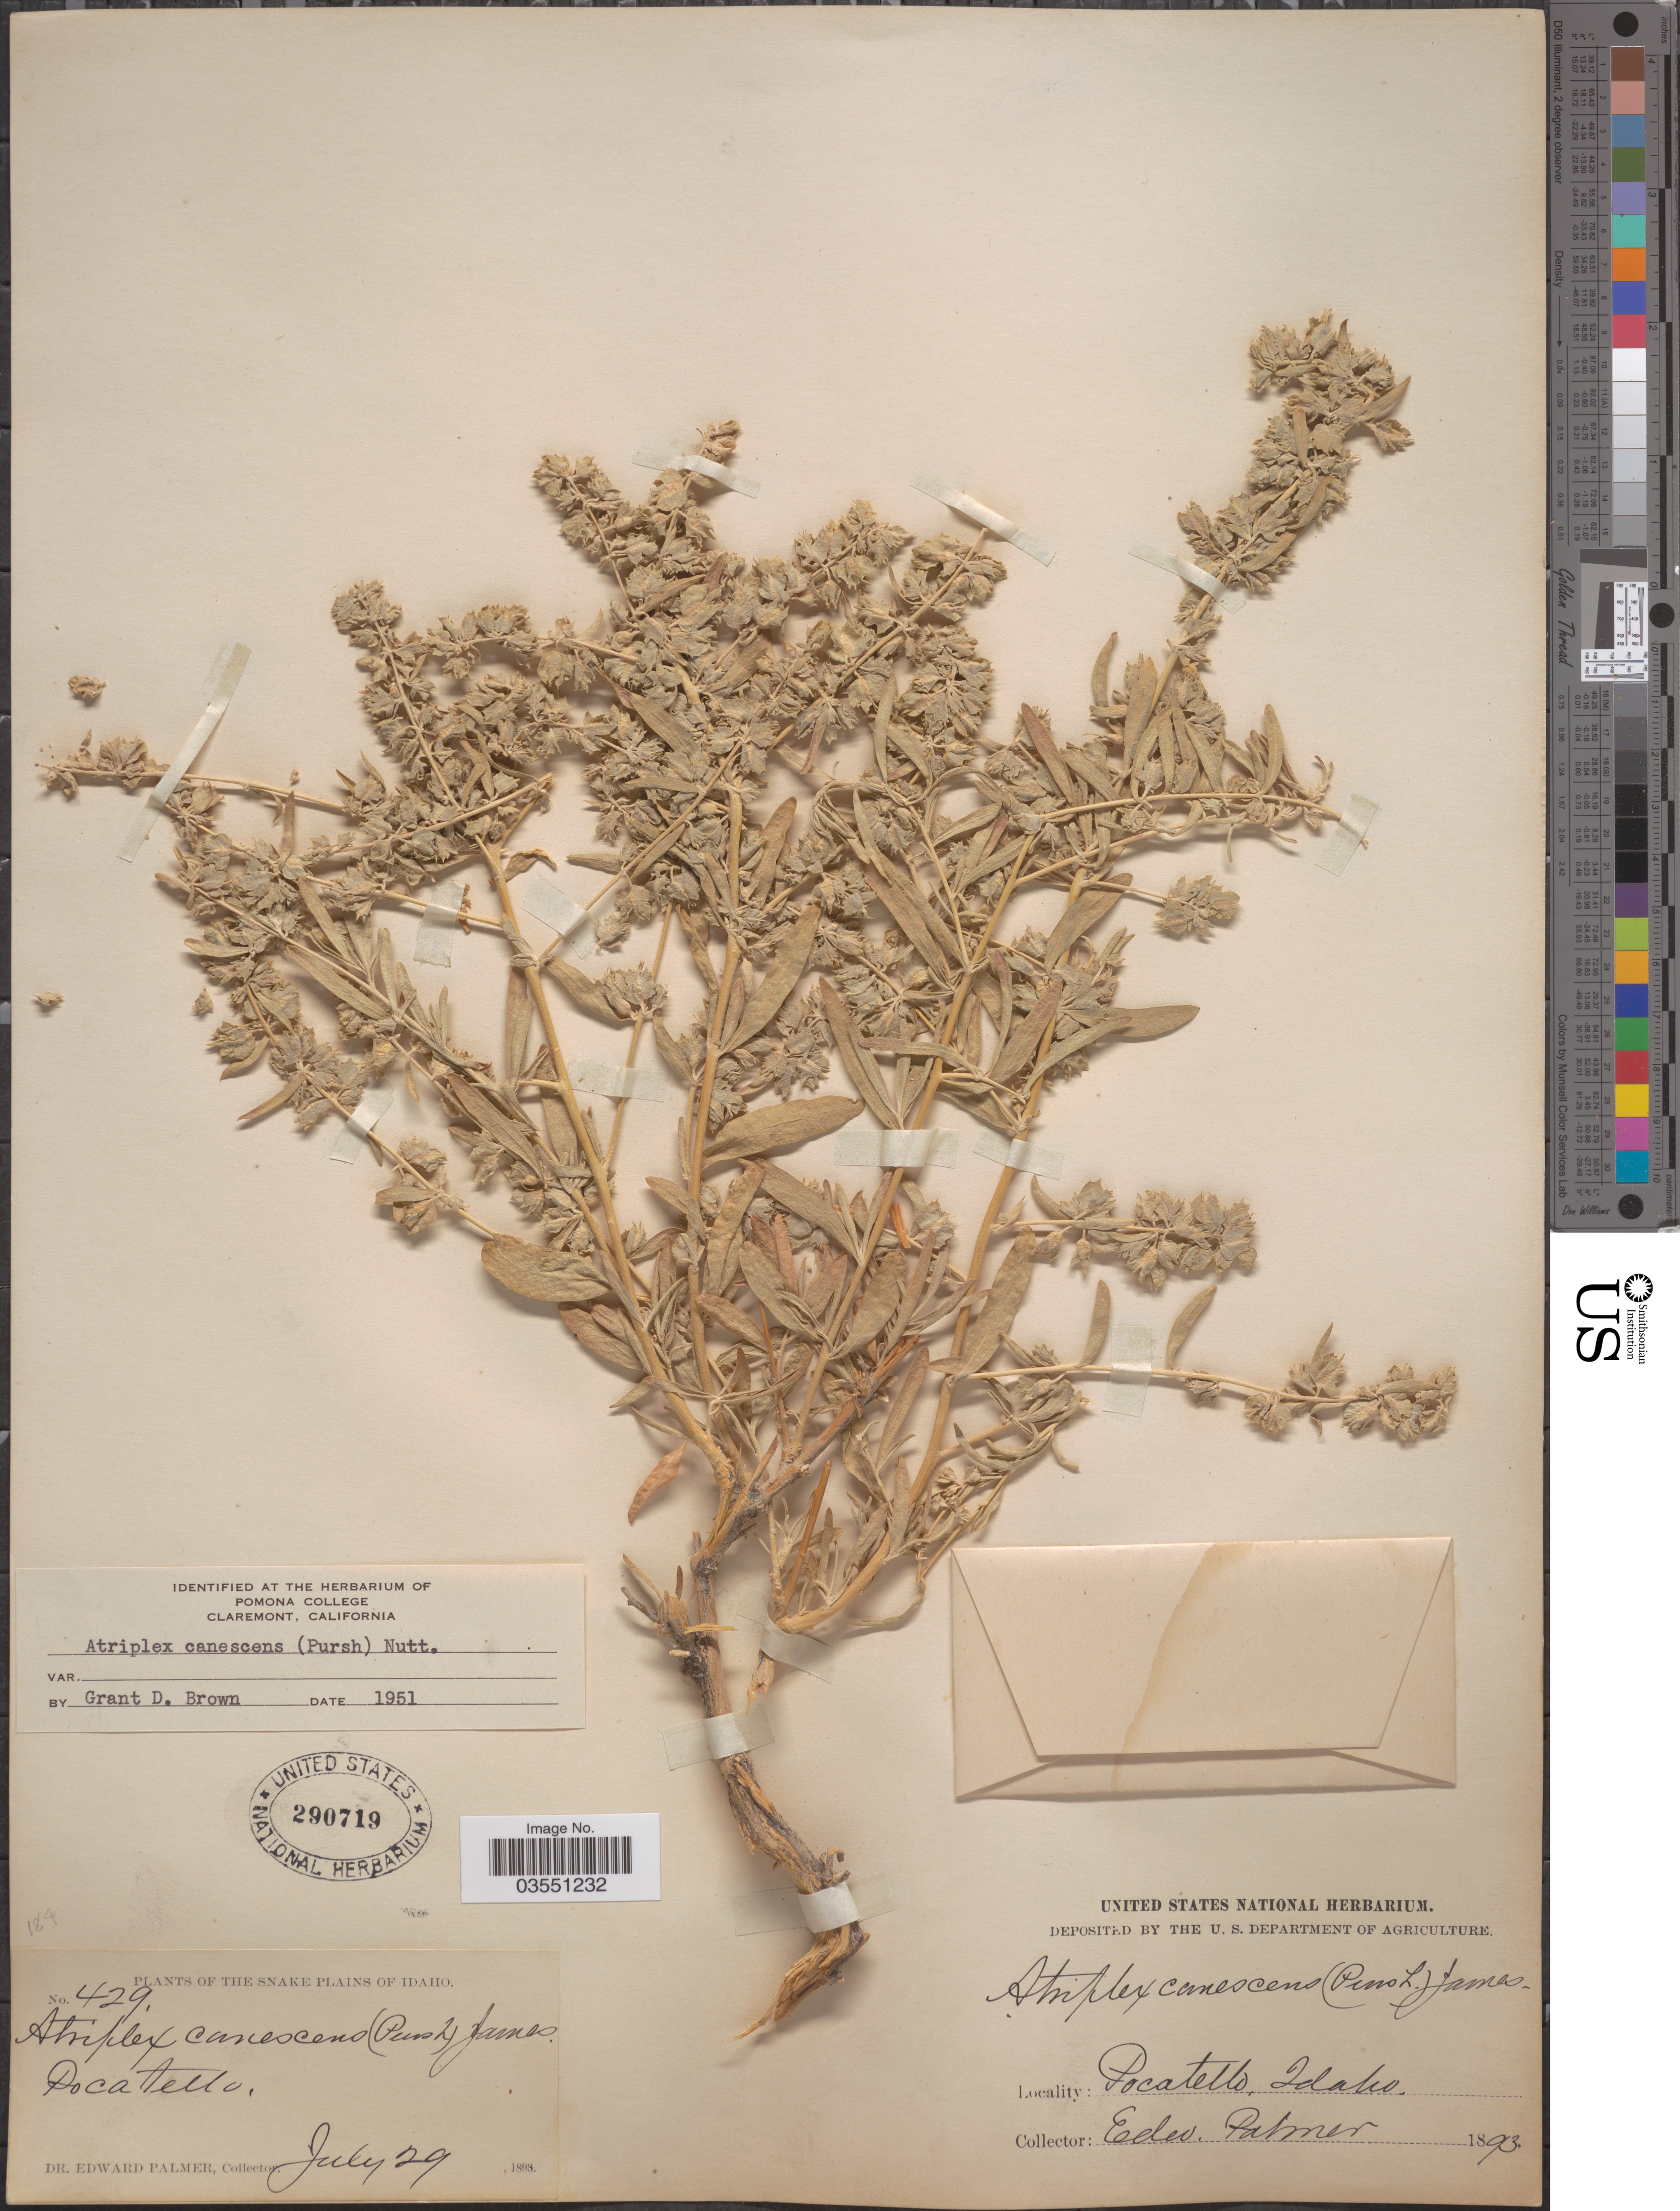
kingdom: Plantae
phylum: Tracheophyta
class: Magnoliopsida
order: Caryophyllales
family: Amaranthaceae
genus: Atriplex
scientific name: Atriplex canescens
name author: (Pursh) Nutt.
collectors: E. Palmer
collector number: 429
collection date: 1893-07-29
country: United States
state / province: Idaho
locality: Snake Plains. Pocatello.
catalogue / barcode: US 290719